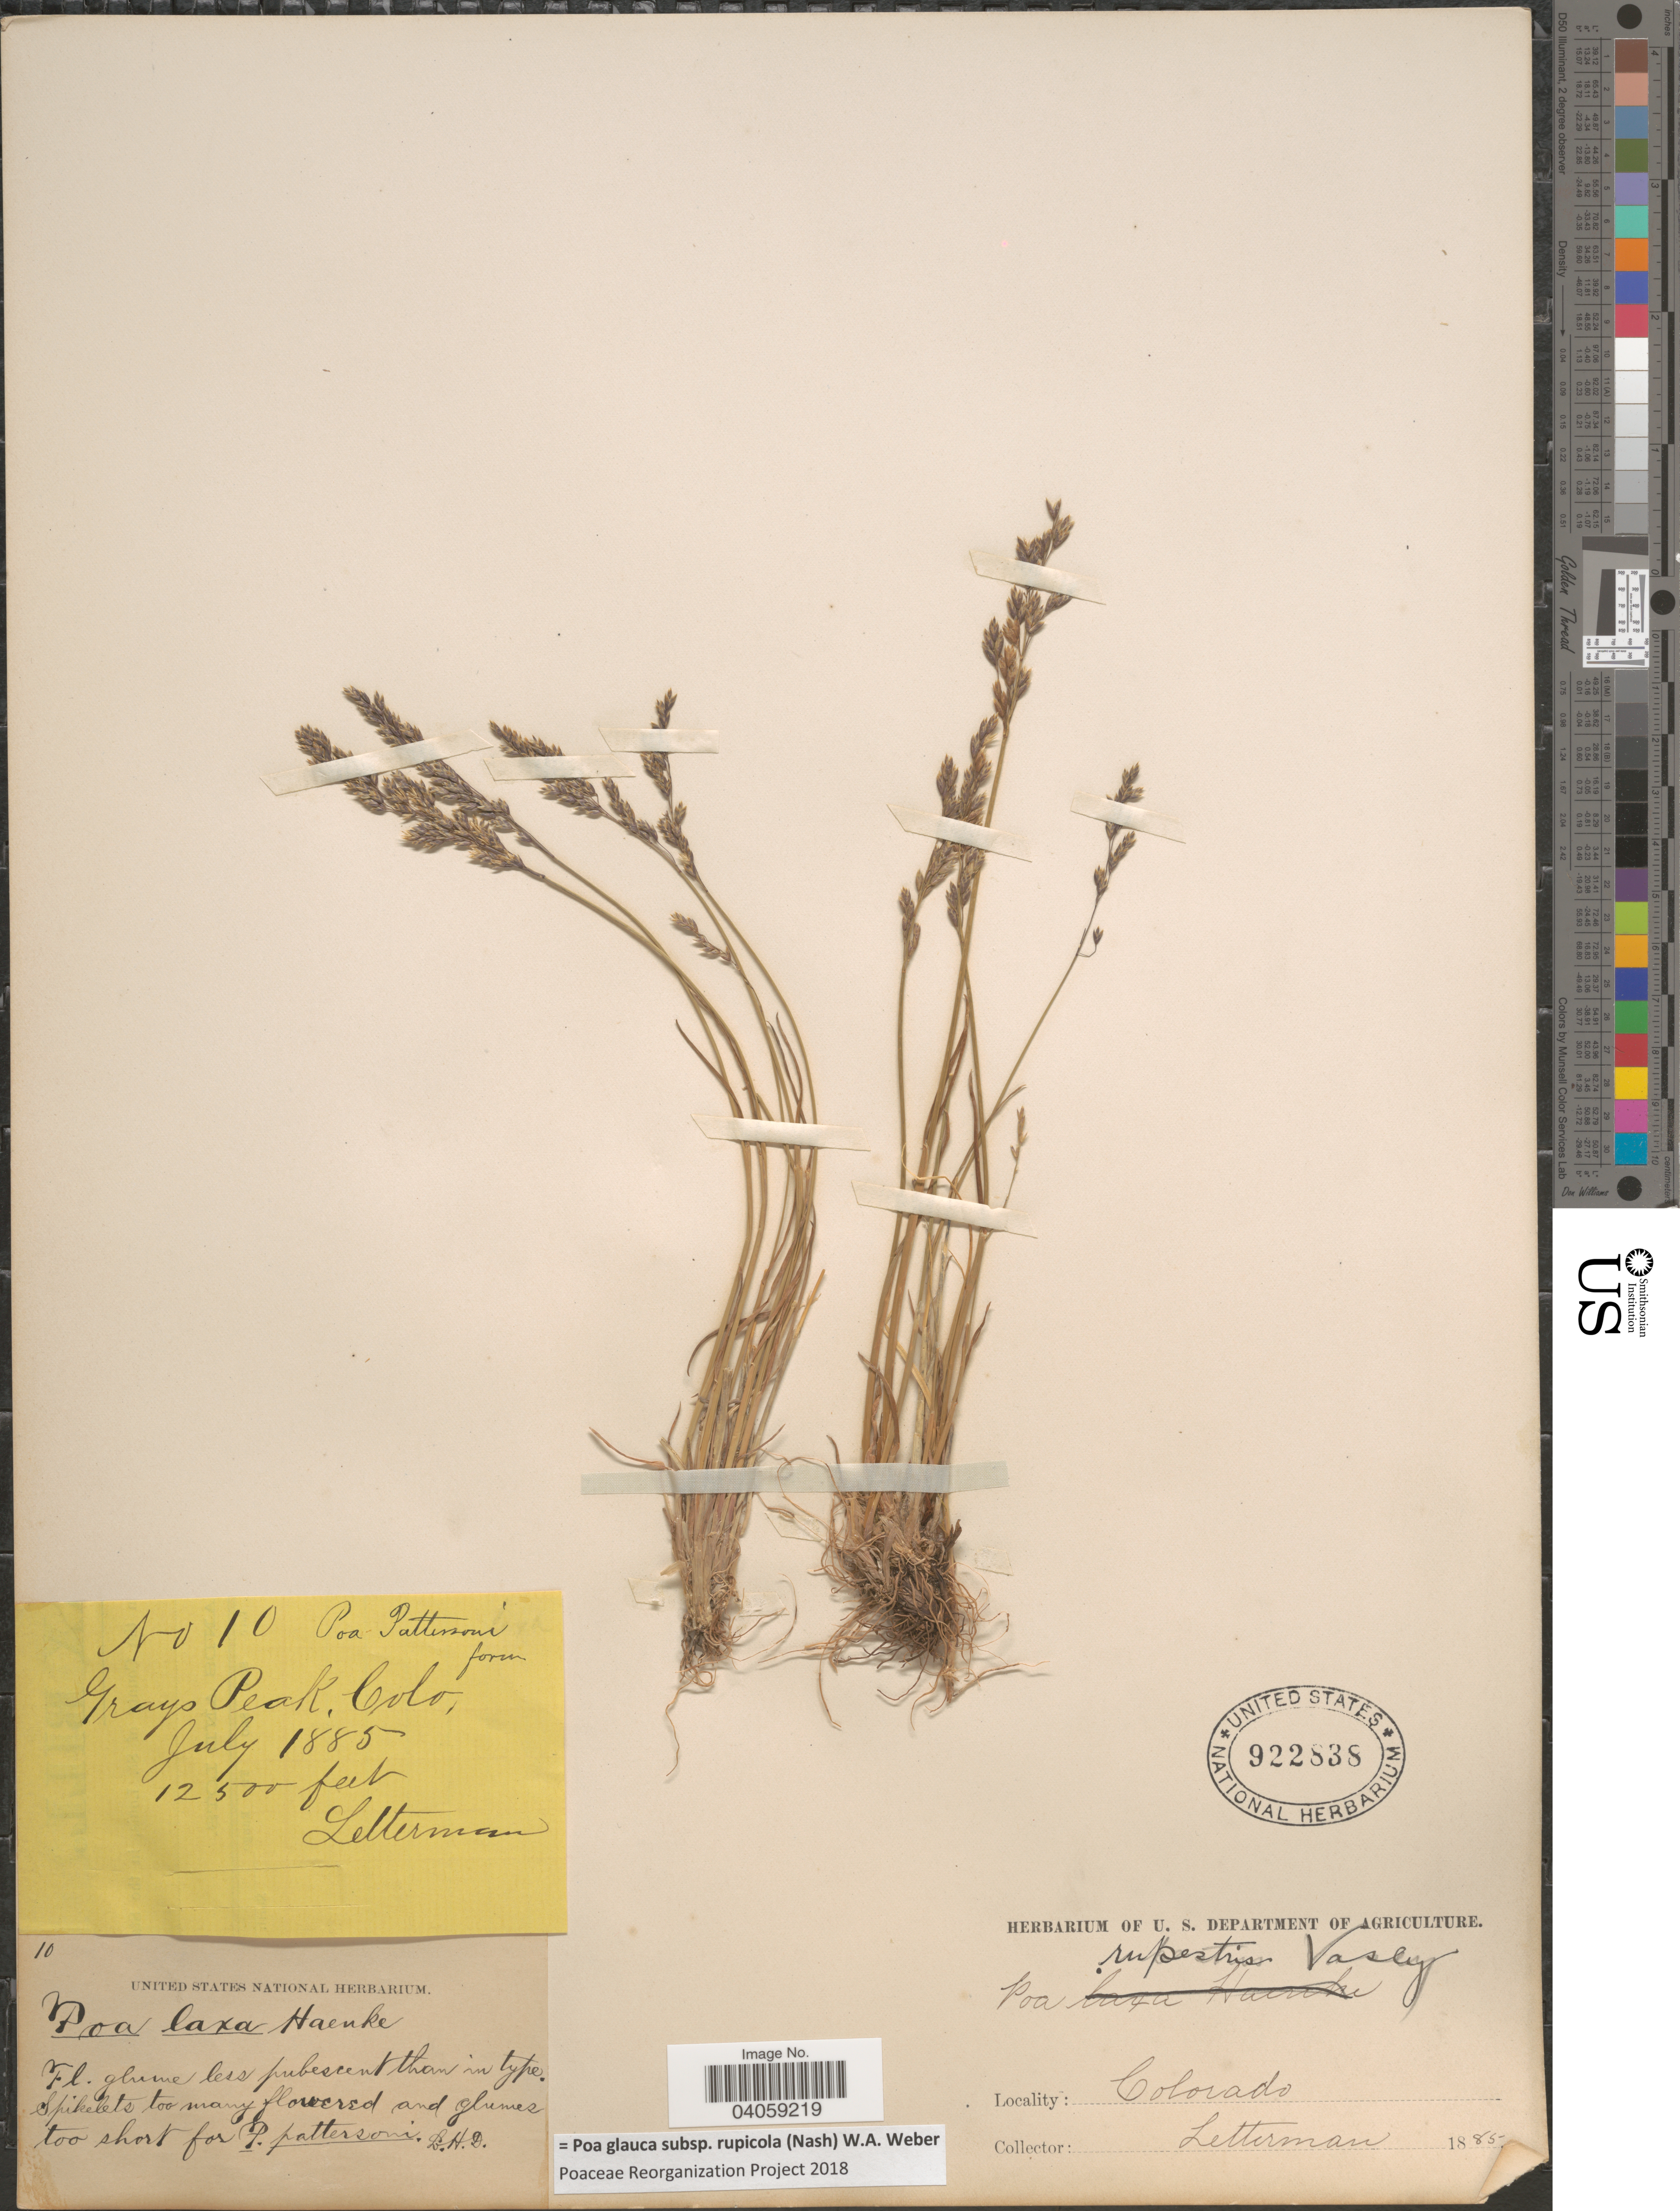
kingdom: Plantae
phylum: Tracheophyta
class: Liliopsida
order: Poales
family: Poaceae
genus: Poa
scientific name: Poa glauca subsp. rupicola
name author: (Nash) W.A. Weber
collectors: Letterman, --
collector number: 10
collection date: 1885-07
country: United States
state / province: Colorado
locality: Grays Peak.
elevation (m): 3810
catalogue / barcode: US 922838